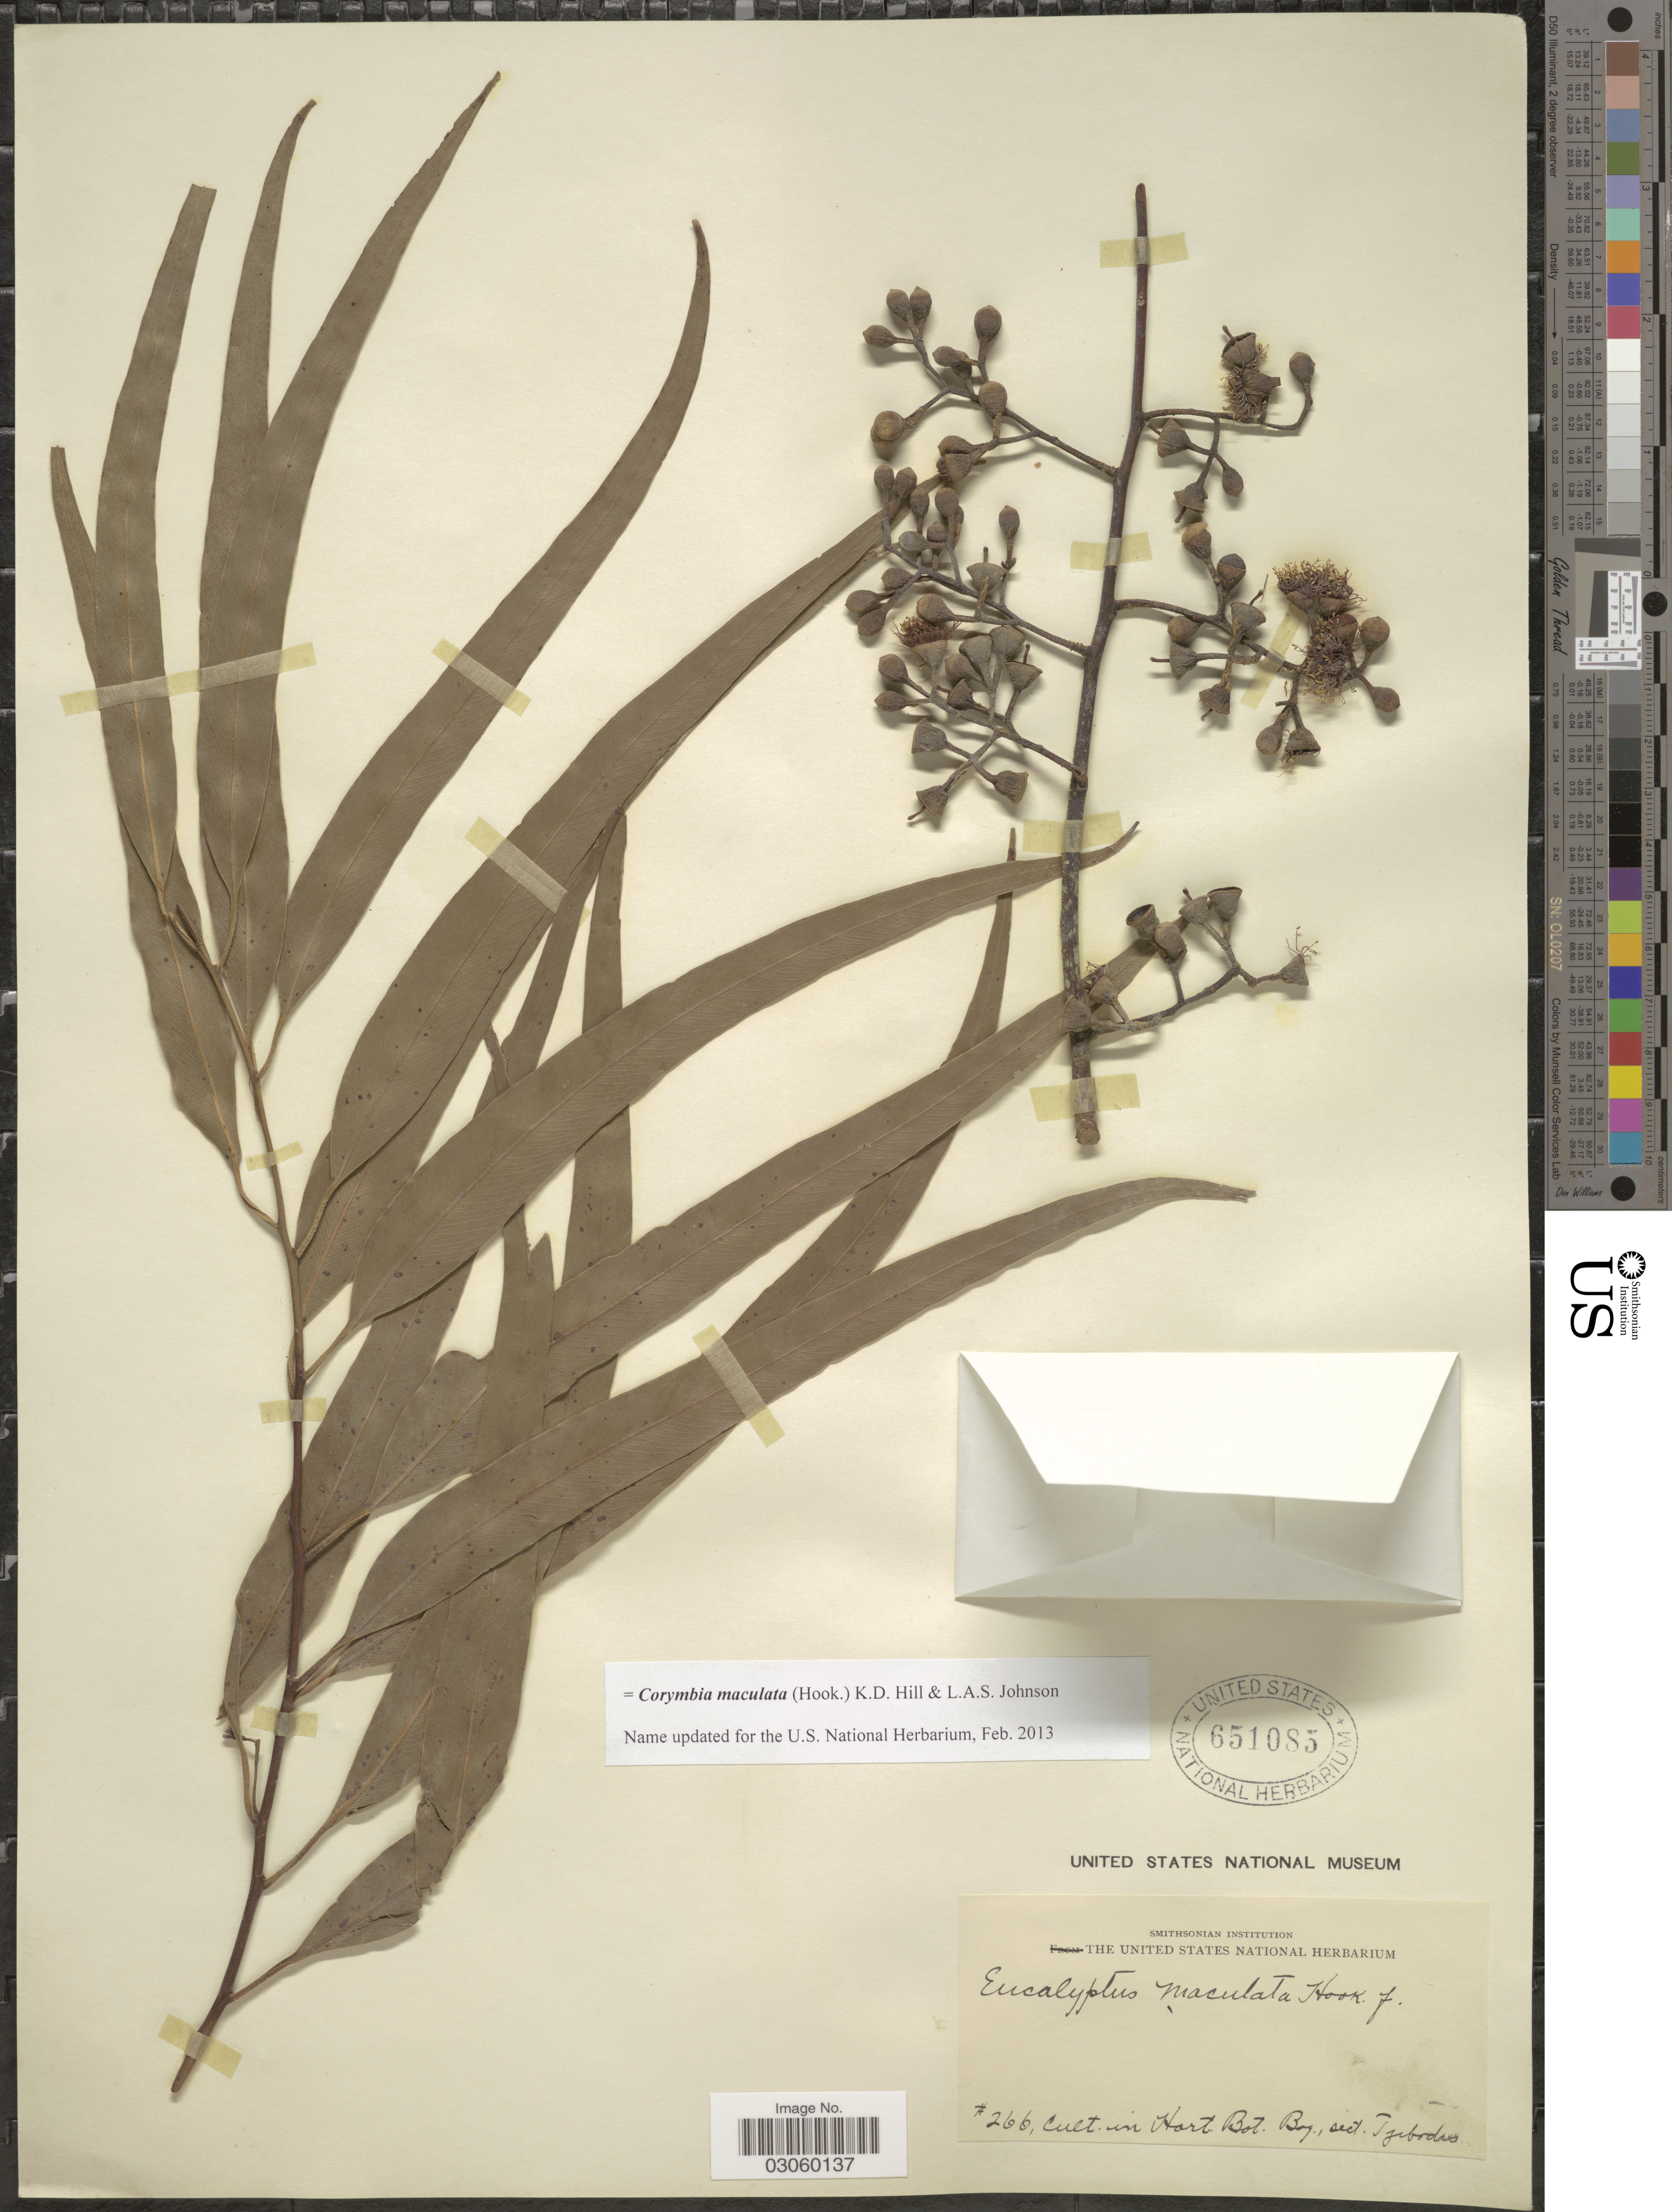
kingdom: Plantae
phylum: Tracheophyta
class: Magnoliopsida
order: Myrtales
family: Myrtaceae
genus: Corymbia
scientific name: Corymbia maculata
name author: (Hook.) K.D. Hill & L.A.S. Johnson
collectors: ex herb. United States National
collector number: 266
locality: Cult. in Hort. Bog., sect Tjibodas.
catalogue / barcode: US 651085